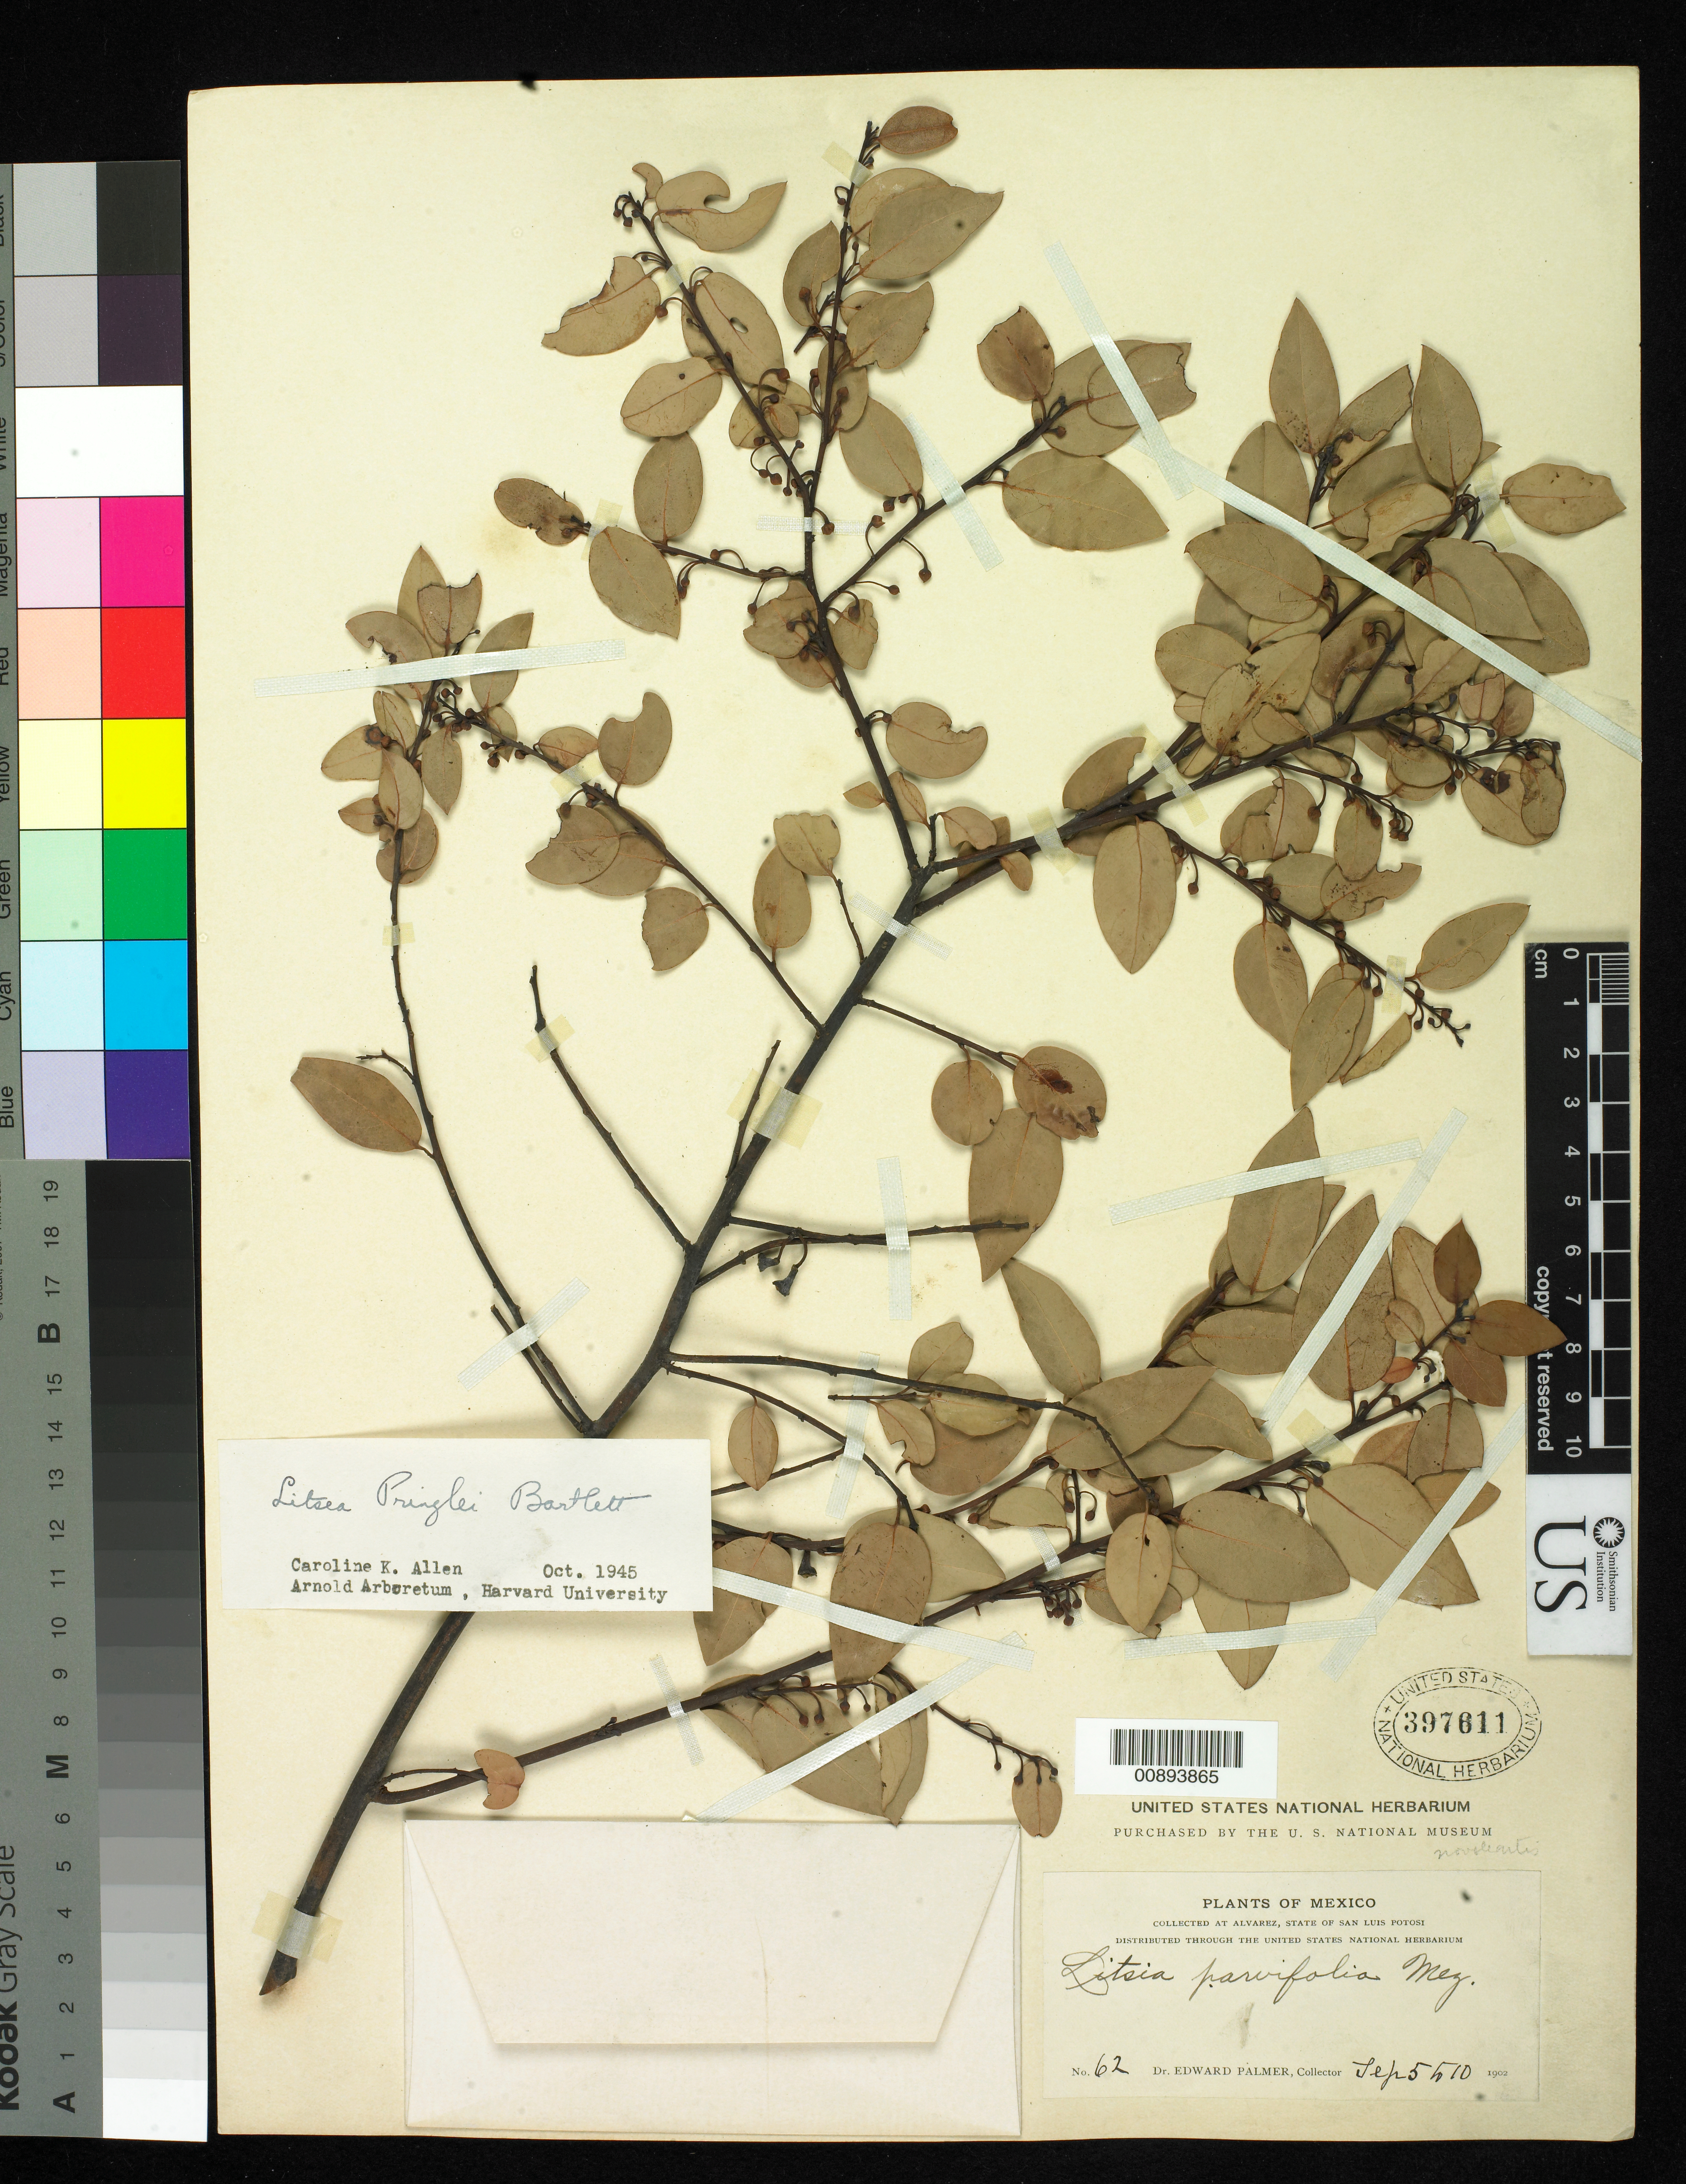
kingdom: Plantae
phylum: Tracheophyta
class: Magnoliopsida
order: Laurales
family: Lauraceae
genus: Litsea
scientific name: Litsea pringlei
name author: Bartlett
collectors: E. Palmer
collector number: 62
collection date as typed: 05 Sep 1902 to 10 Sep 1902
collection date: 1902-09-05/1902-09-10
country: Mexico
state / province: San Luis Potosí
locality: Alvarez, San Luis Potosí.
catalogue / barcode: US 397611